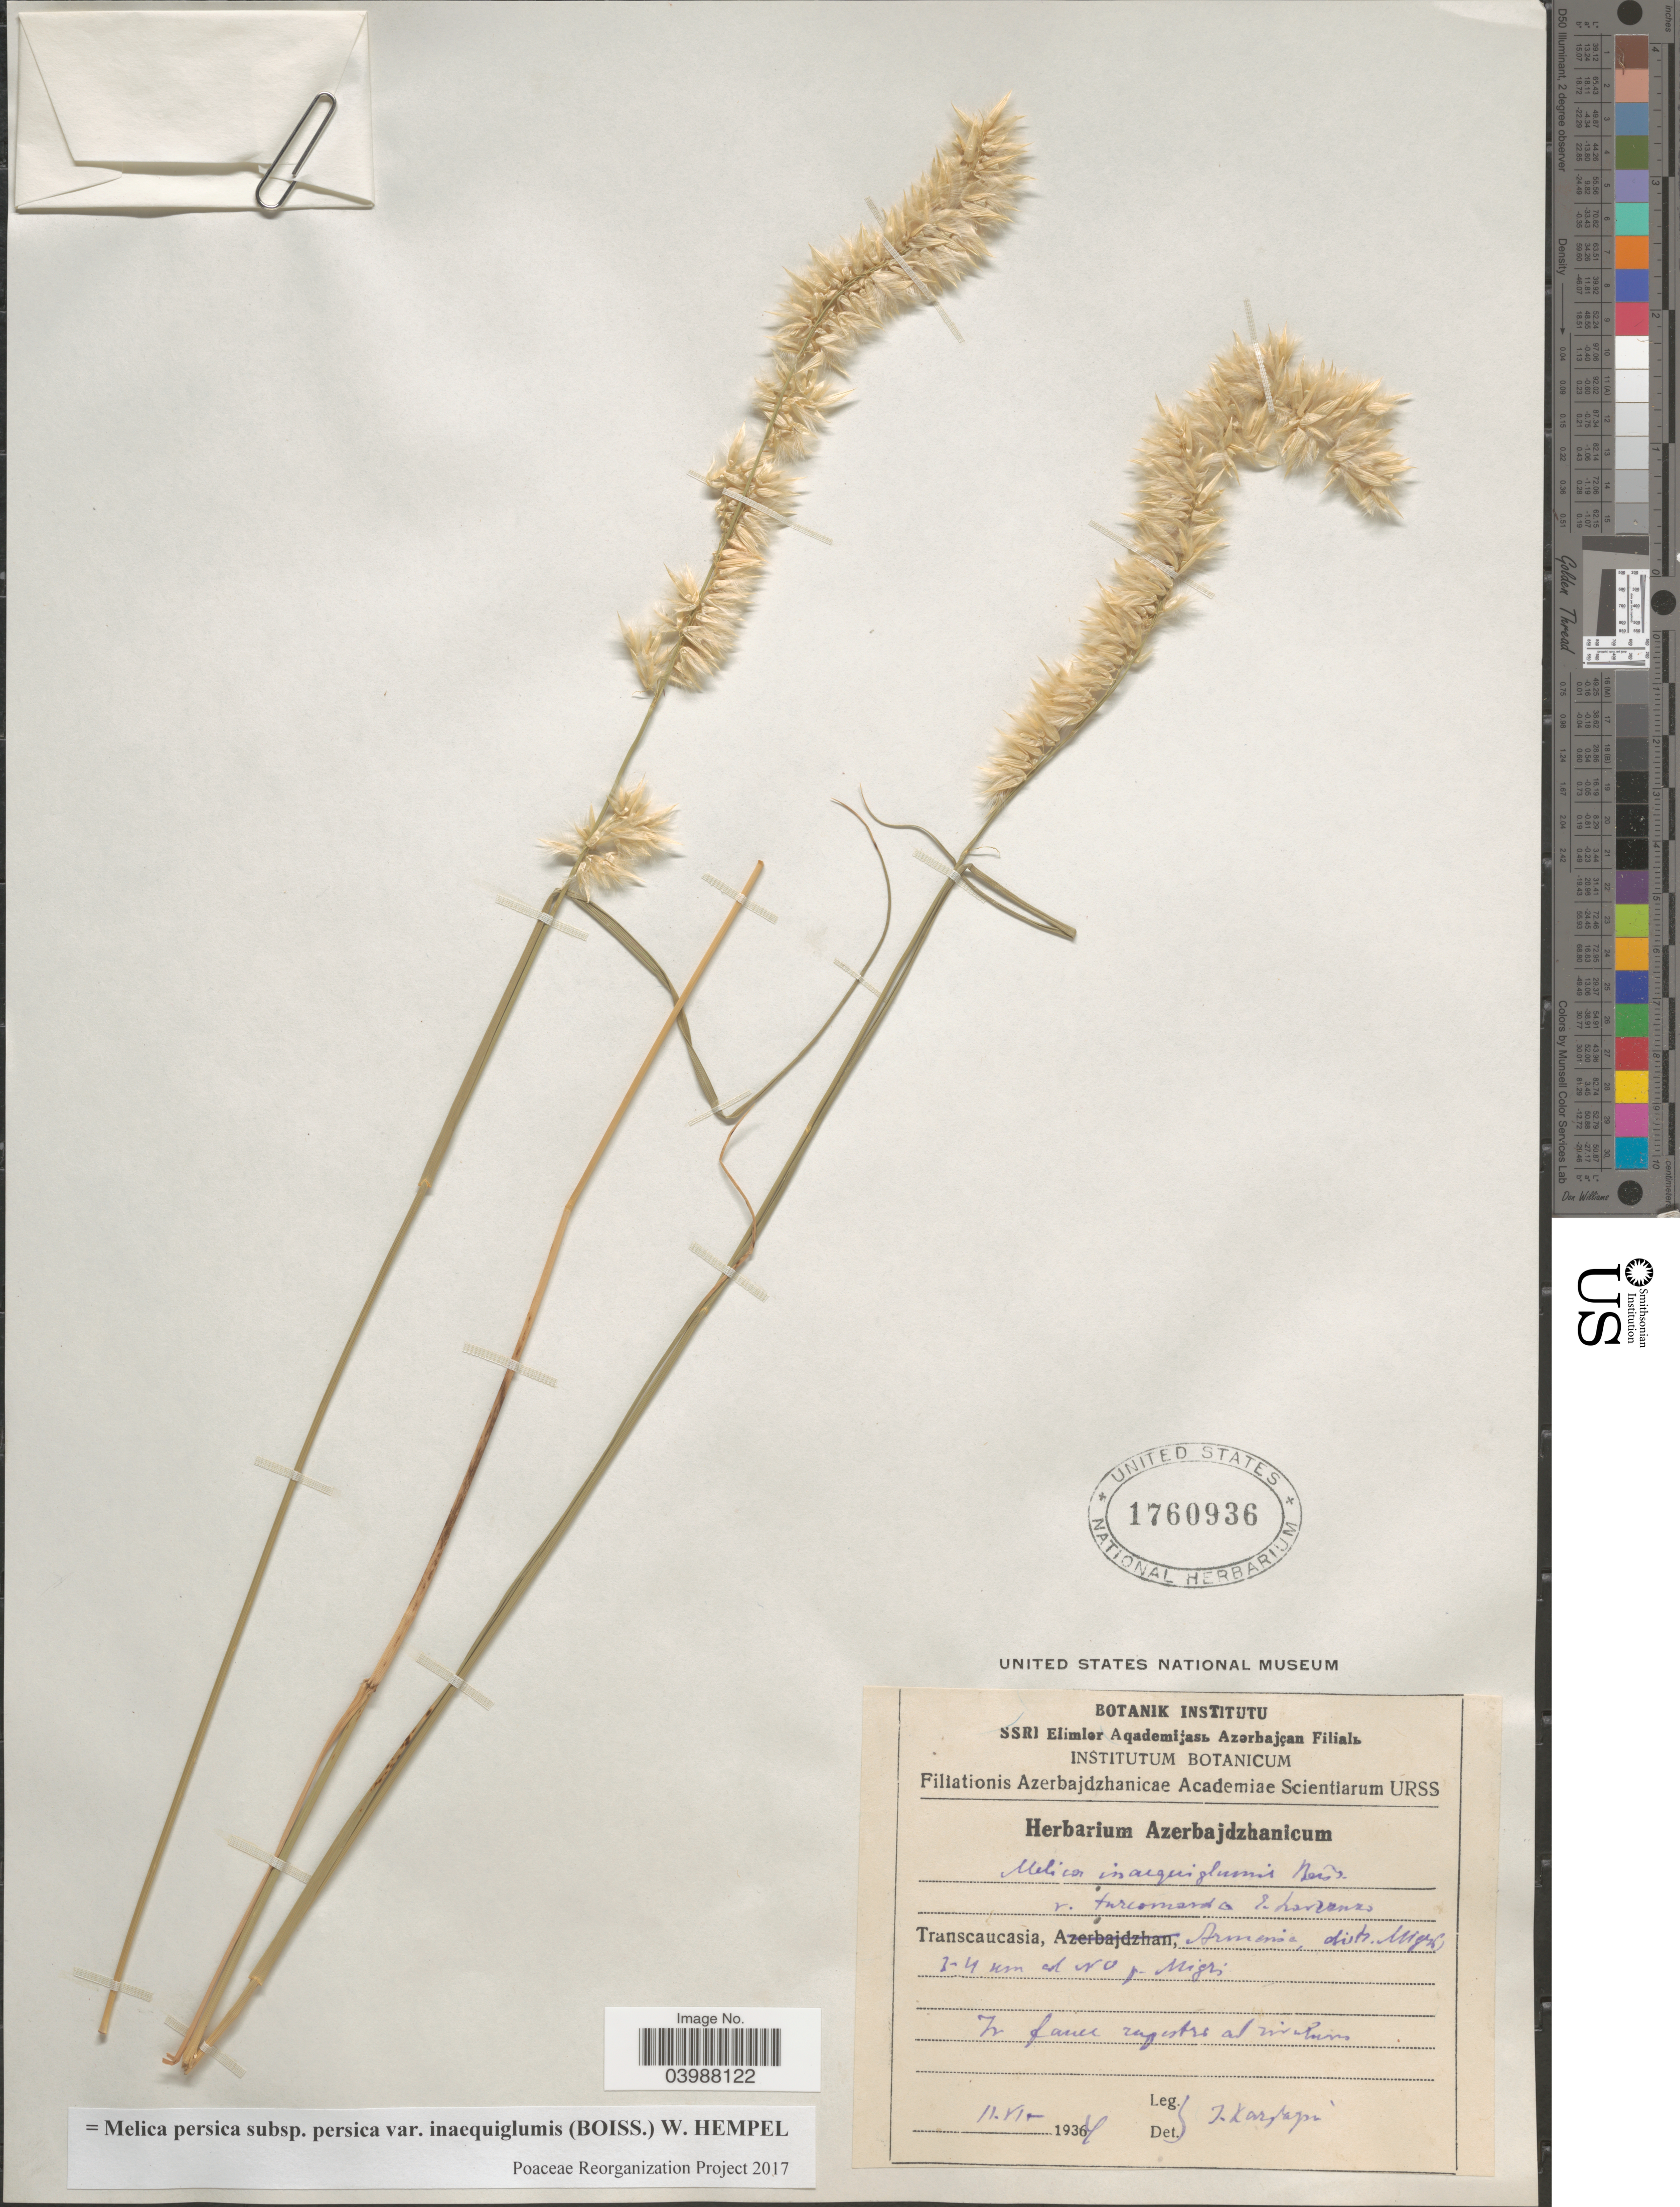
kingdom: Plantae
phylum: Tracheophyta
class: Liliopsida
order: Poales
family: Poaceae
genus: Melica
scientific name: Melica persica subsp. persica var. inaequiglumis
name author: (Boiss) W. Hempel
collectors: I. Karjagin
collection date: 1934-06-11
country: Armenia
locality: Transcaucasia, distr. Migri, 3-4 km A NO p. Migri.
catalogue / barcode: US 1760936